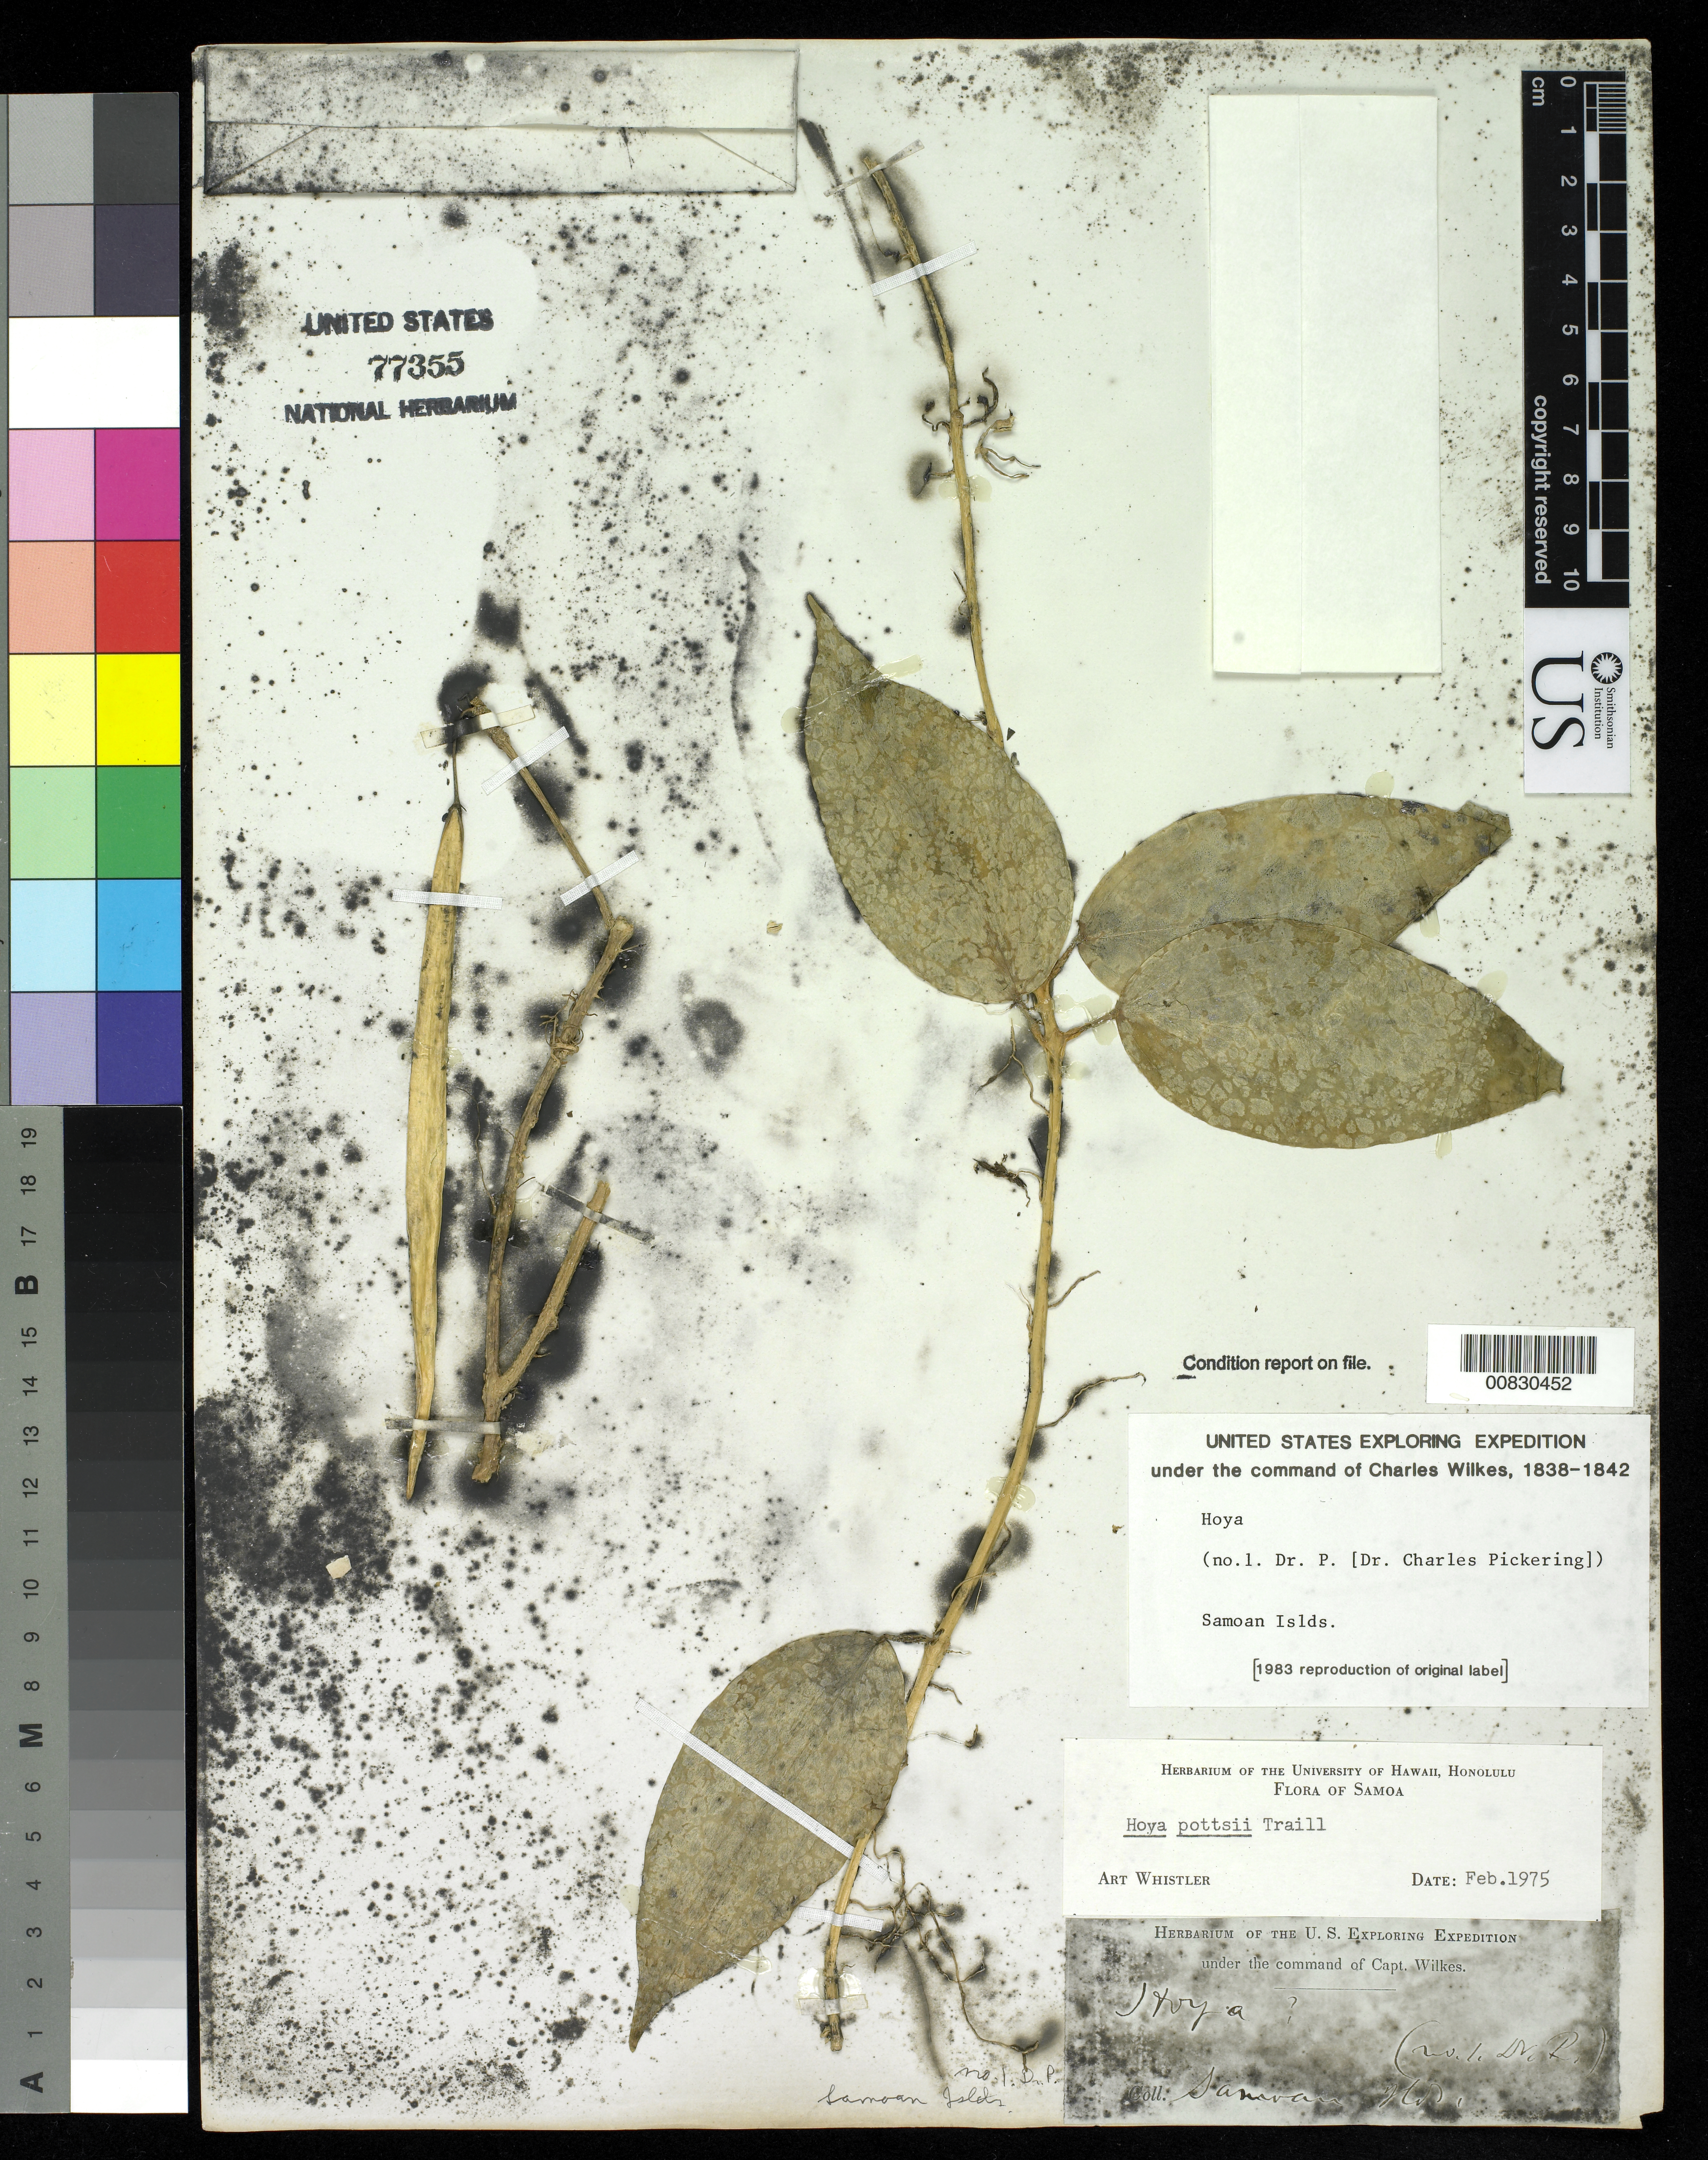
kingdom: Plantae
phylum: Tracheophyta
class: Magnoliopsida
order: Gentianales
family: Apocynaceae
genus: Hoya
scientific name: Hoya pottsii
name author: Traill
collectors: Wilkes Explor. Exped.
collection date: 1838/1842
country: American Samoa / Samoa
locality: Samoan Islds.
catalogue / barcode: US 77355